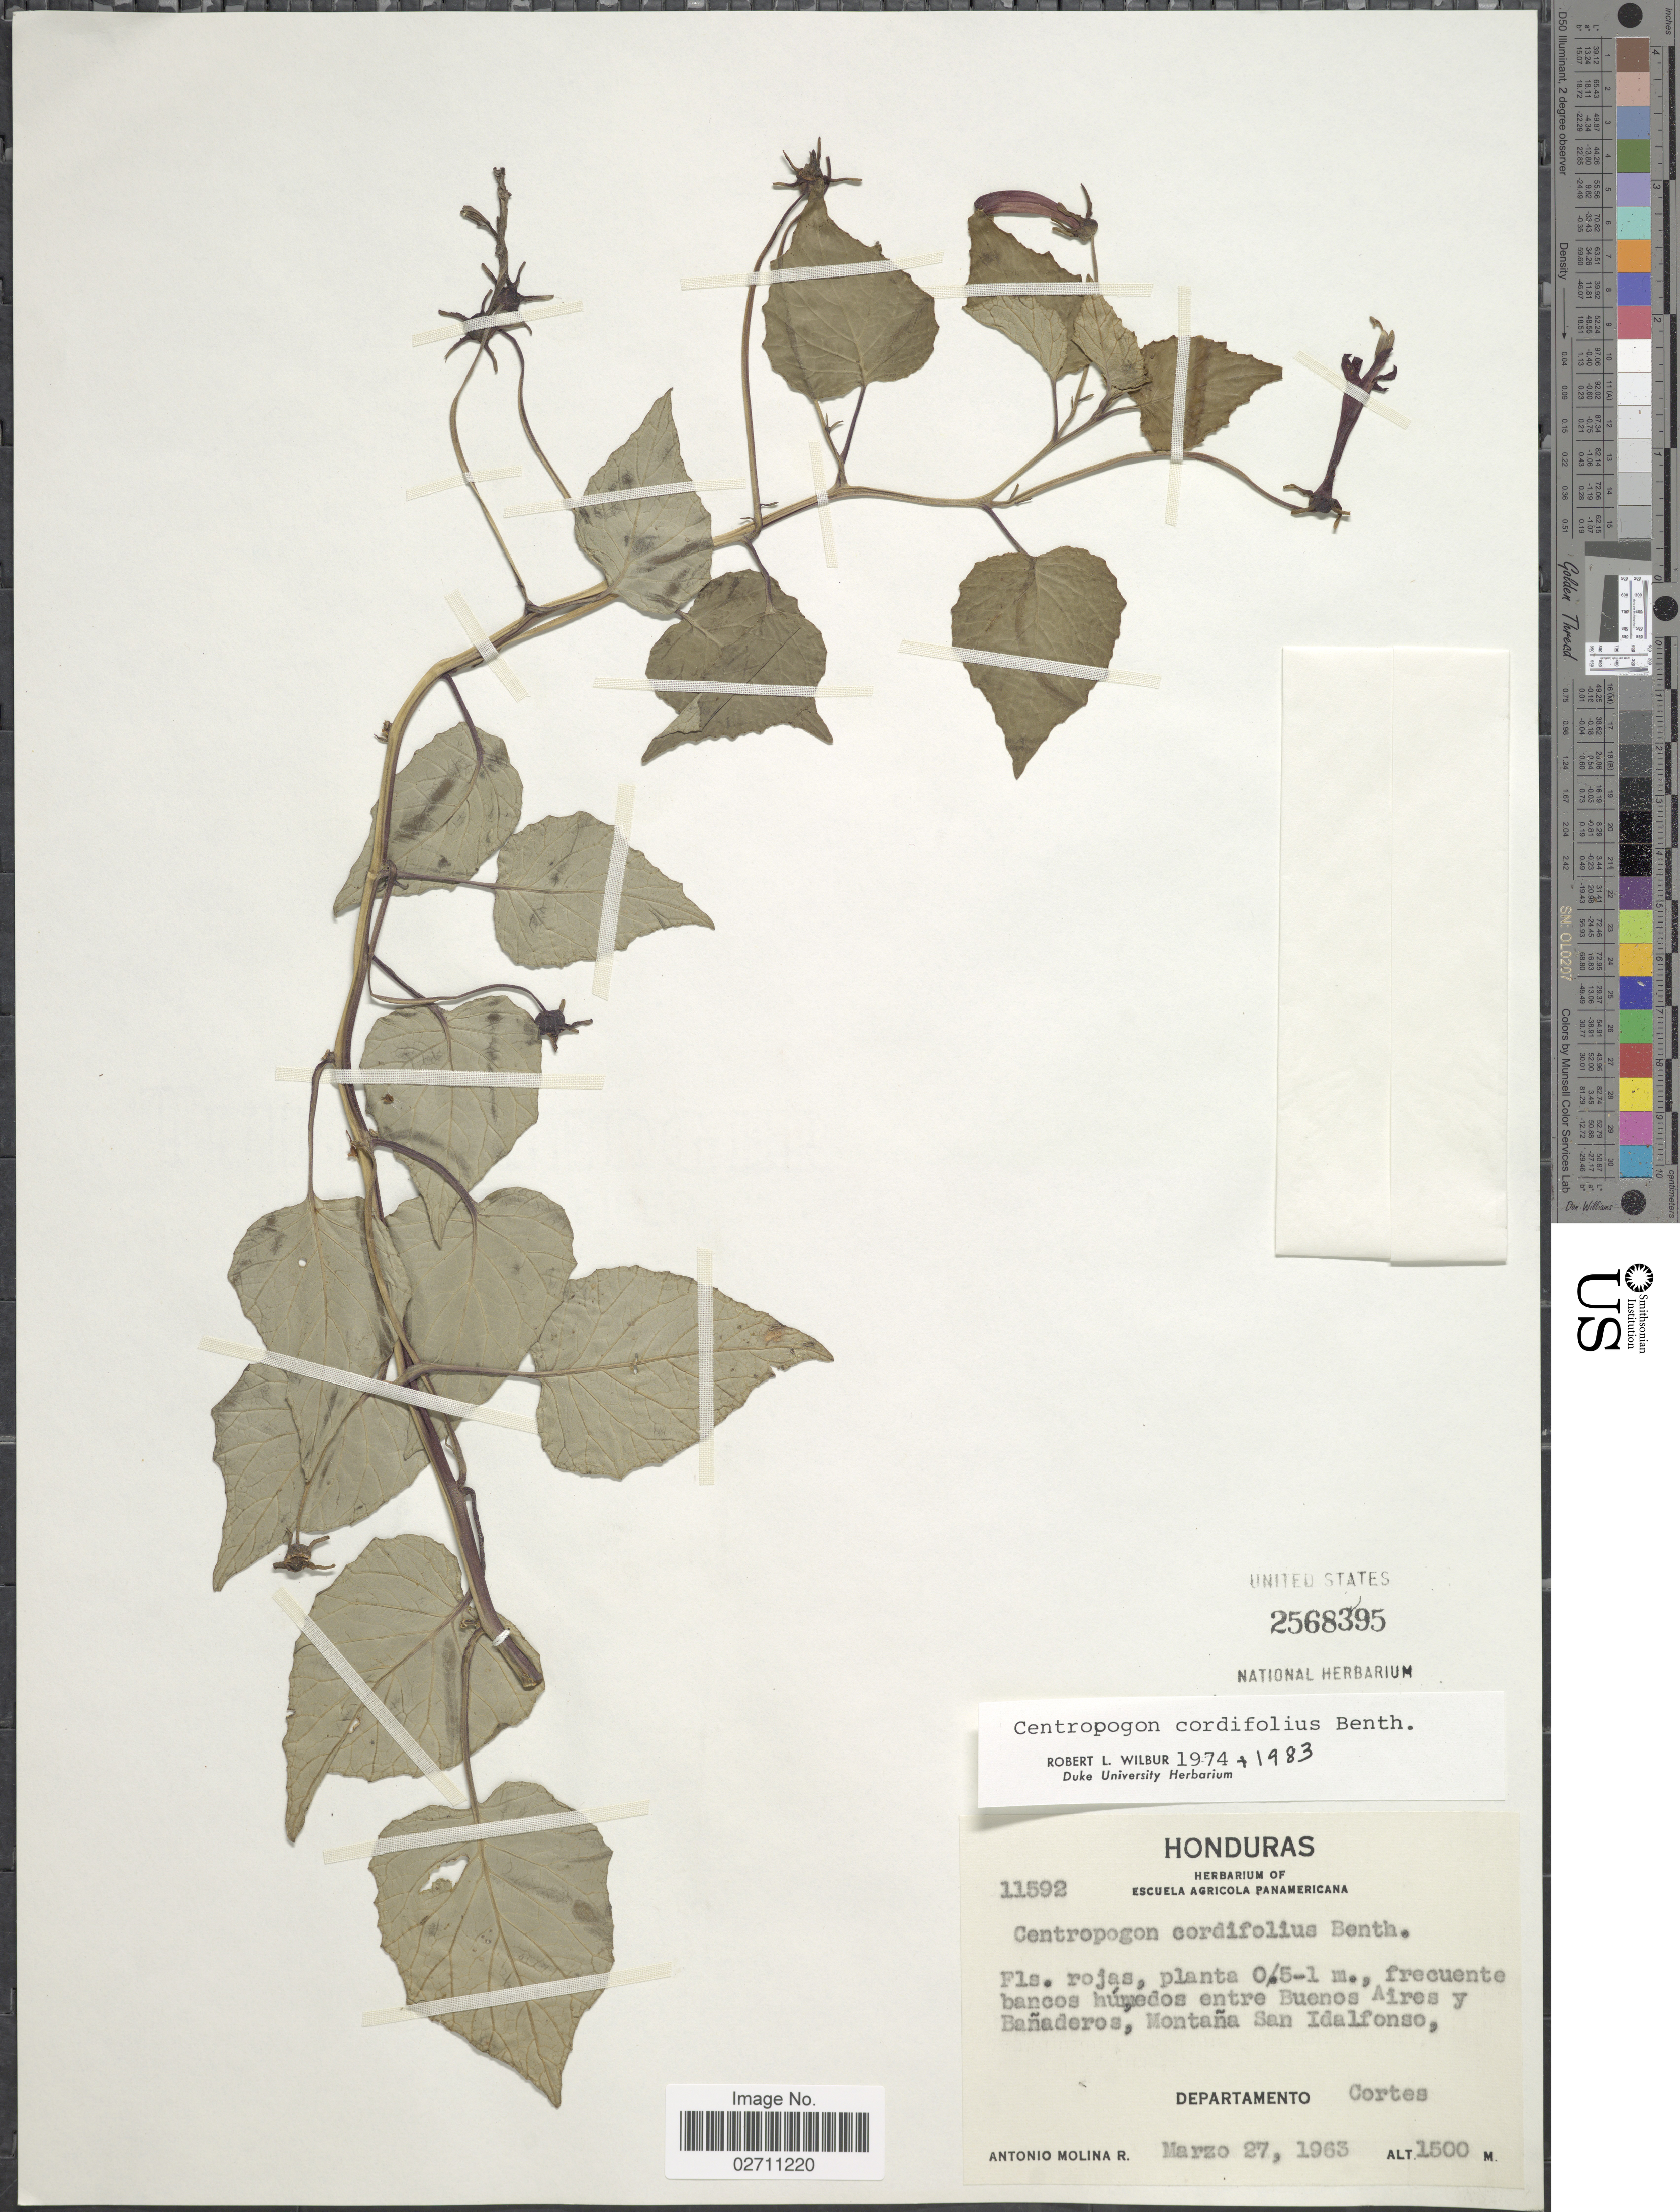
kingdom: Plantae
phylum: Tracheophyta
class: Magnoliopsida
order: Asterales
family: Campanulaceae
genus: Centropogon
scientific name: Centropogon cordifolius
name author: Benth.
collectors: A. Molina R.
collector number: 11592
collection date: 1963-03-27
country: Honduras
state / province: Cortés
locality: Frecuente bancos humedos entre Buenos Aires y Banaderos, Montana San Idalfonso.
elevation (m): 1500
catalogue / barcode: US 2568395